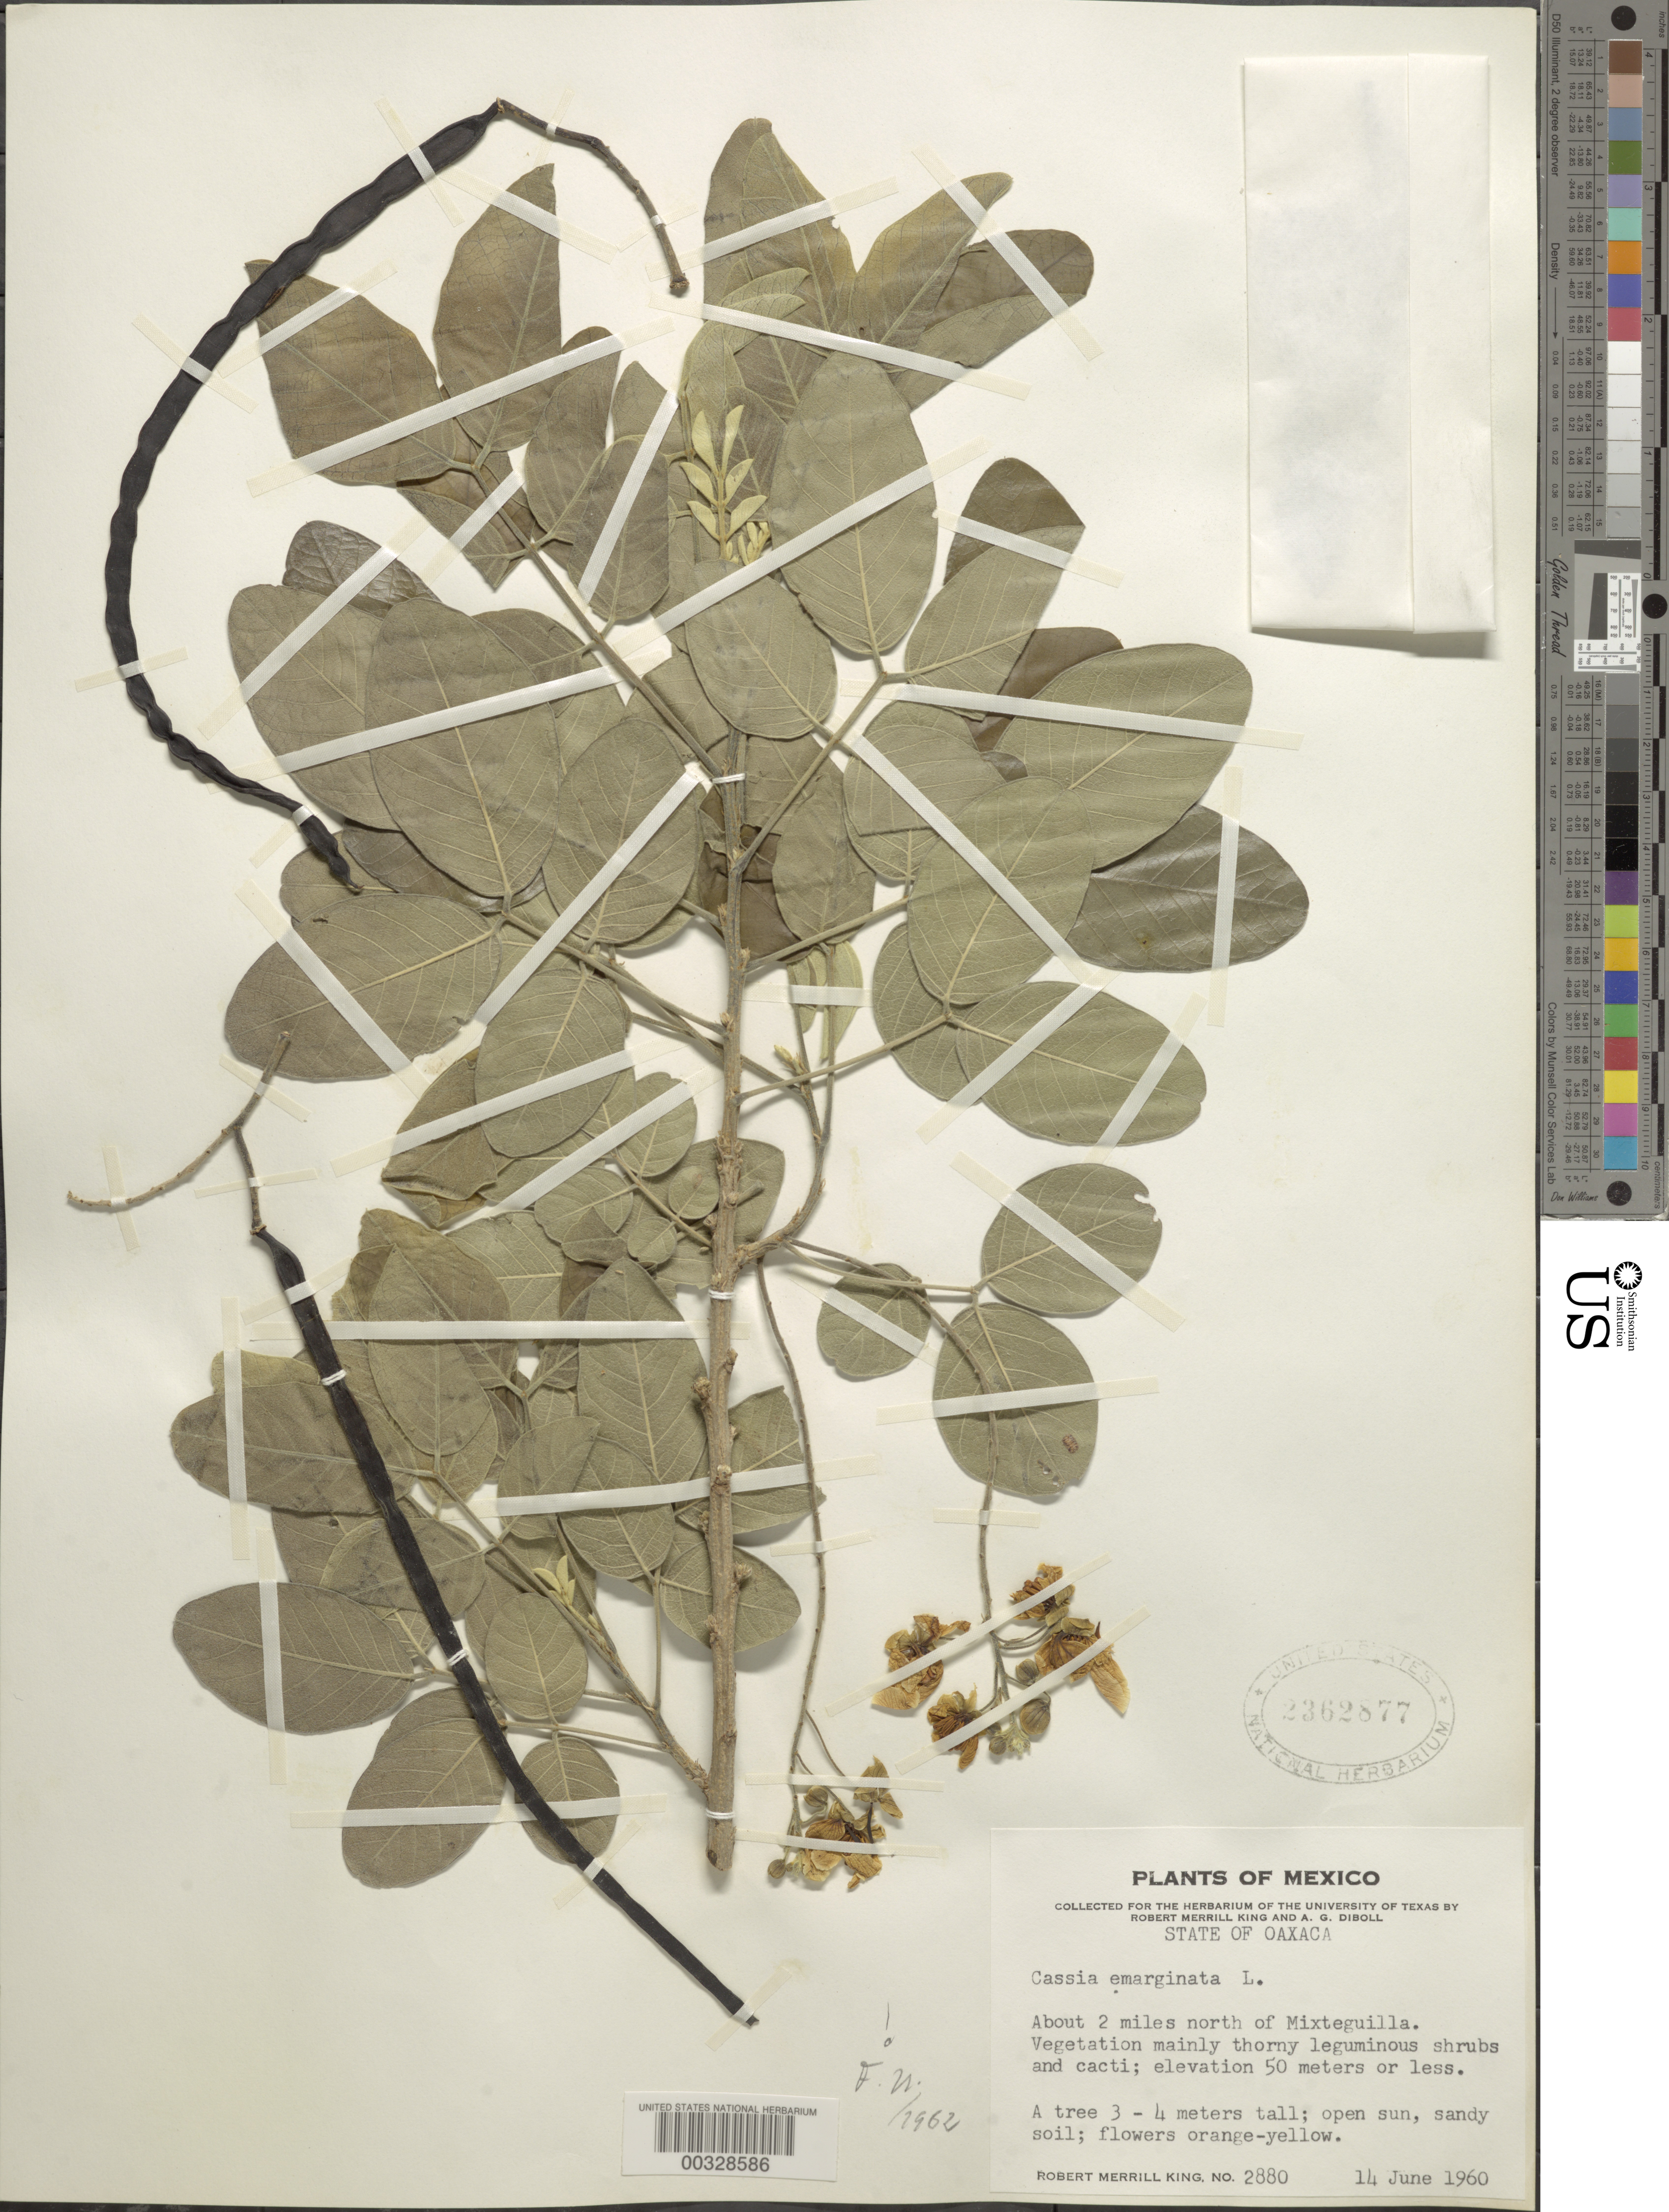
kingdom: Plantae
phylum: Tracheophyta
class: Magnoliopsida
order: Fabales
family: Fabaceae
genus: Senna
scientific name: Senna emarginata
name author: L.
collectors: R. M. King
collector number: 2880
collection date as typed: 14 Jun 1960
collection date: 1960-06-14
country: Mexico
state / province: Oaxaca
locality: About 2 mi N of Mixteguilla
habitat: Open sun, sandy soil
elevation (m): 50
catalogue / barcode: US 2362877